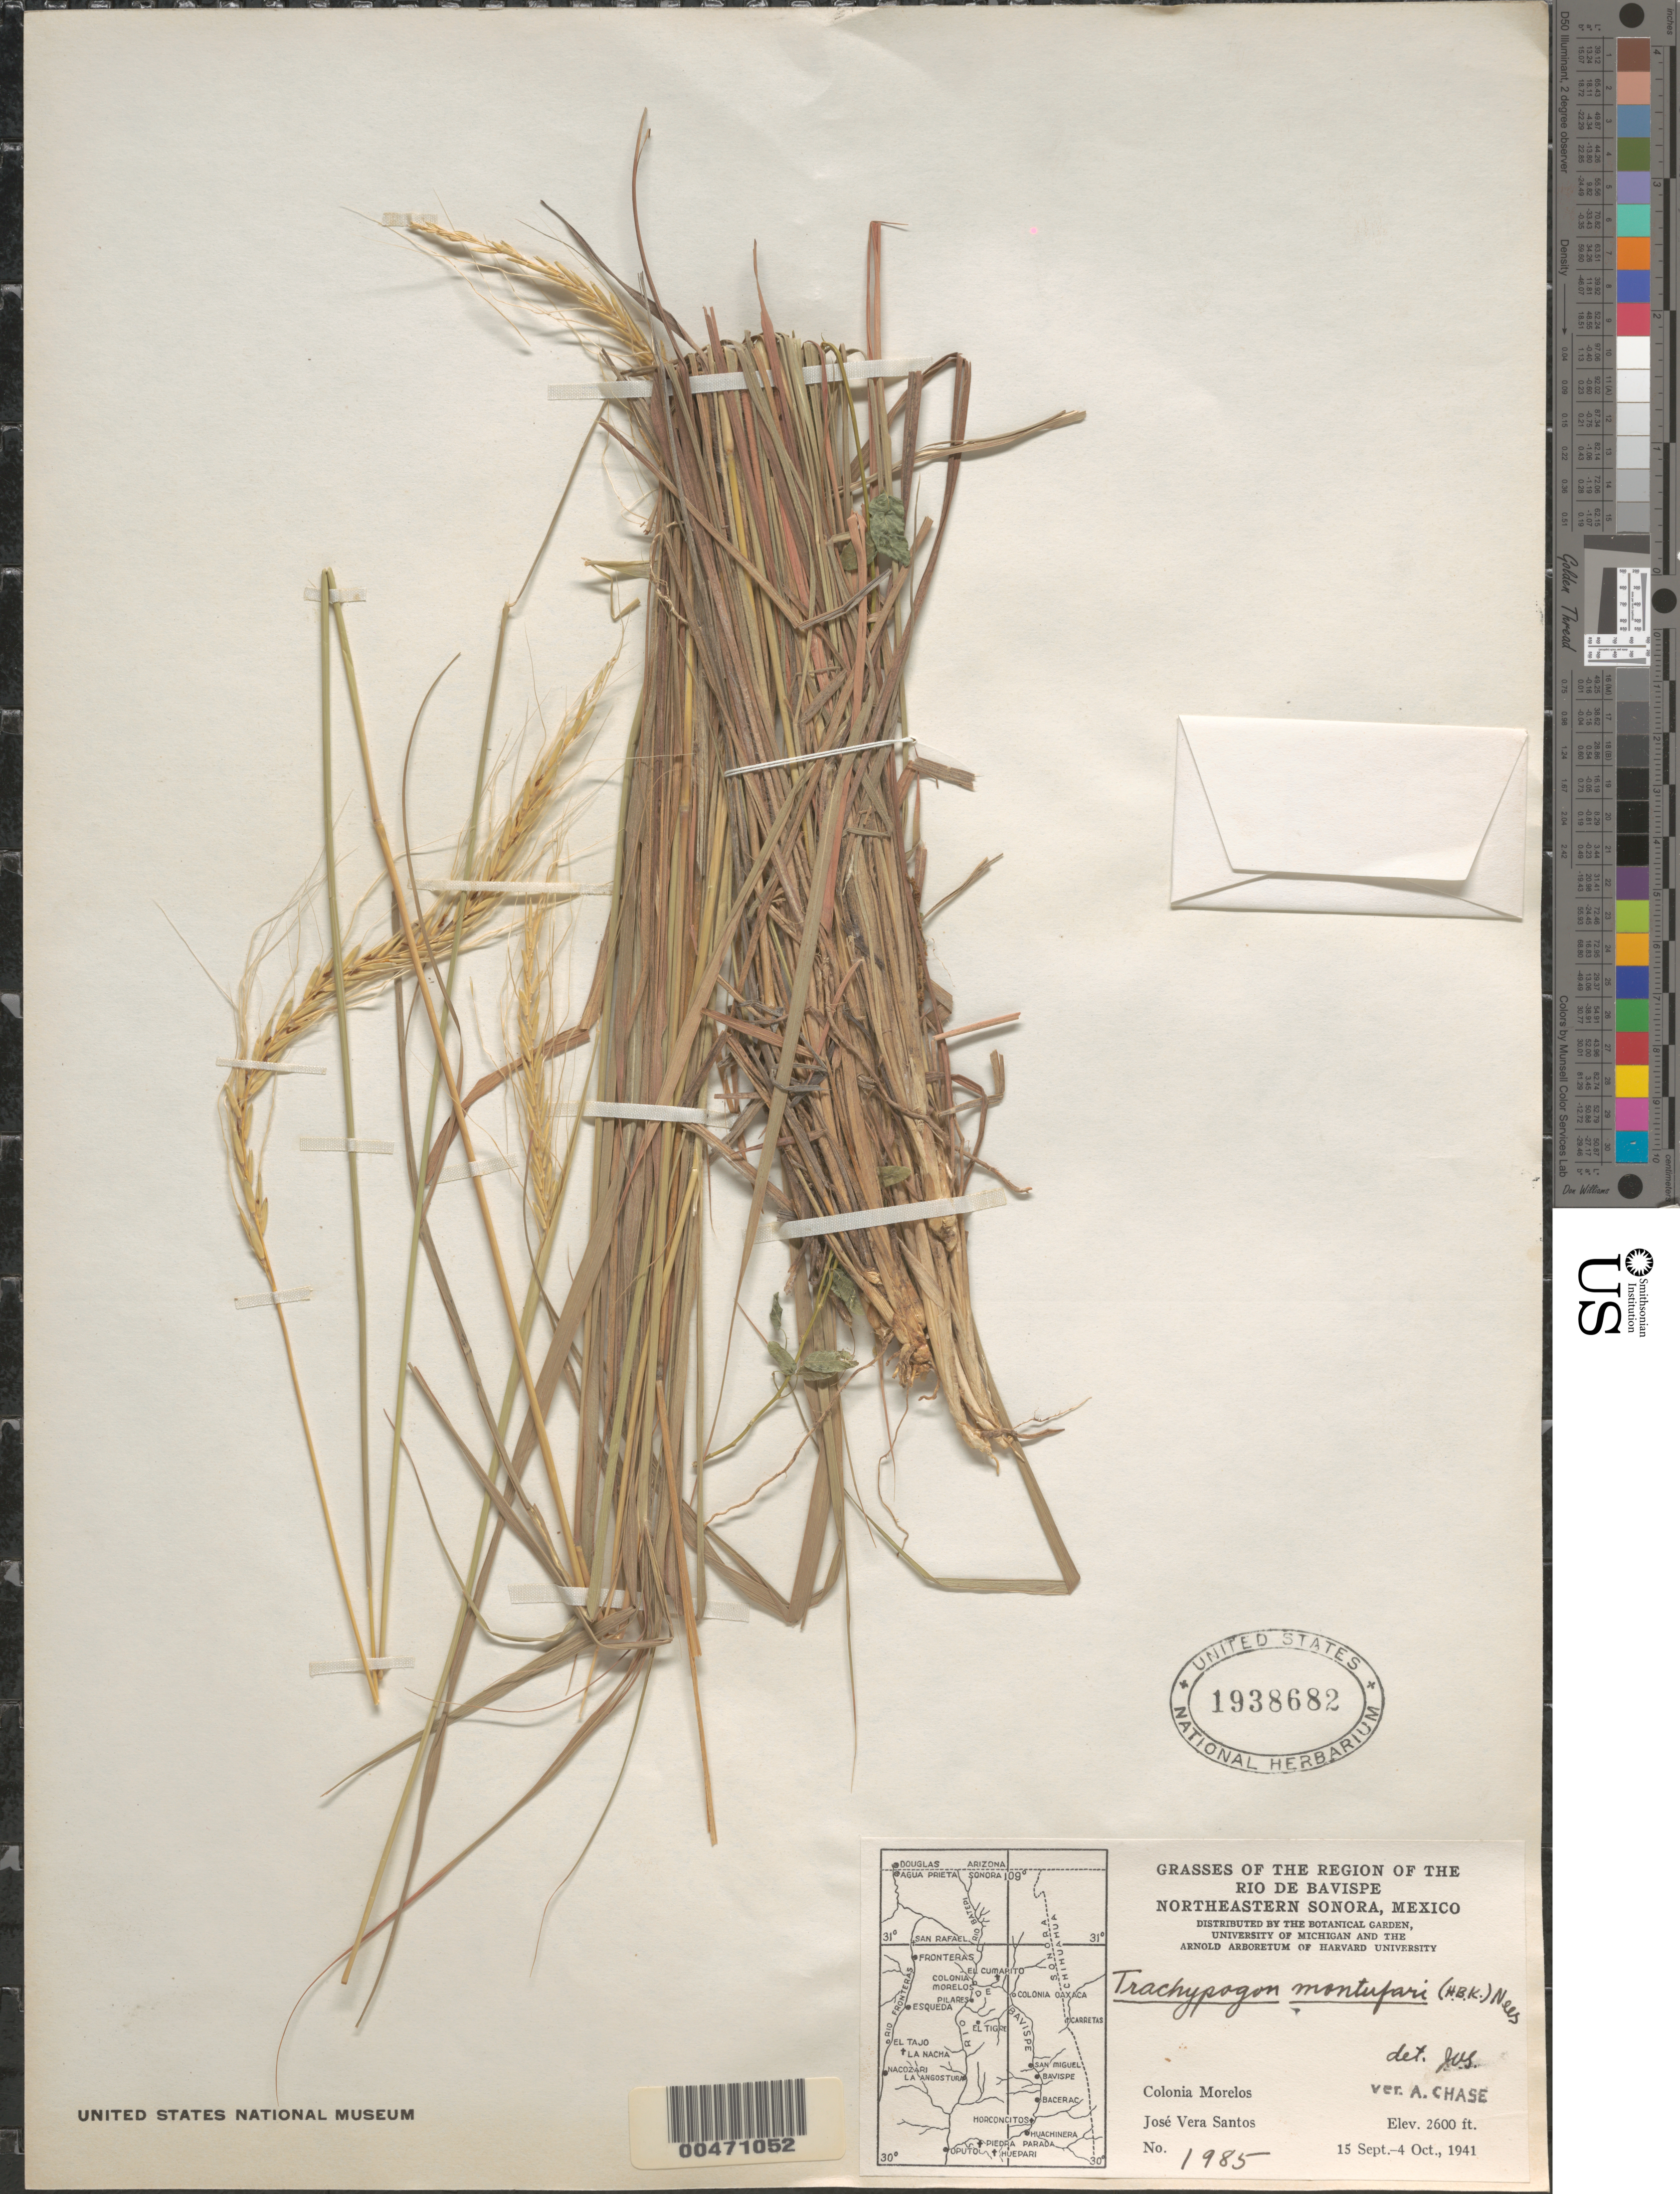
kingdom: Plantae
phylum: Tracheophyta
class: Liliopsida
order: Poales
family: Poaceae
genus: Trachypogon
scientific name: Trachypogon secundus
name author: (J. Presl) Scribn.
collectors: J. V. Santos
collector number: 1985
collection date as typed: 15 Sep 1941 to 4 Oct 1941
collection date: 1941-09-15/1941-10-04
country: Mexico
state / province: Sonora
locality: Region of the Rio de Bavispe, NE Sonora, Colonia Morelos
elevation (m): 792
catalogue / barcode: US 1938682